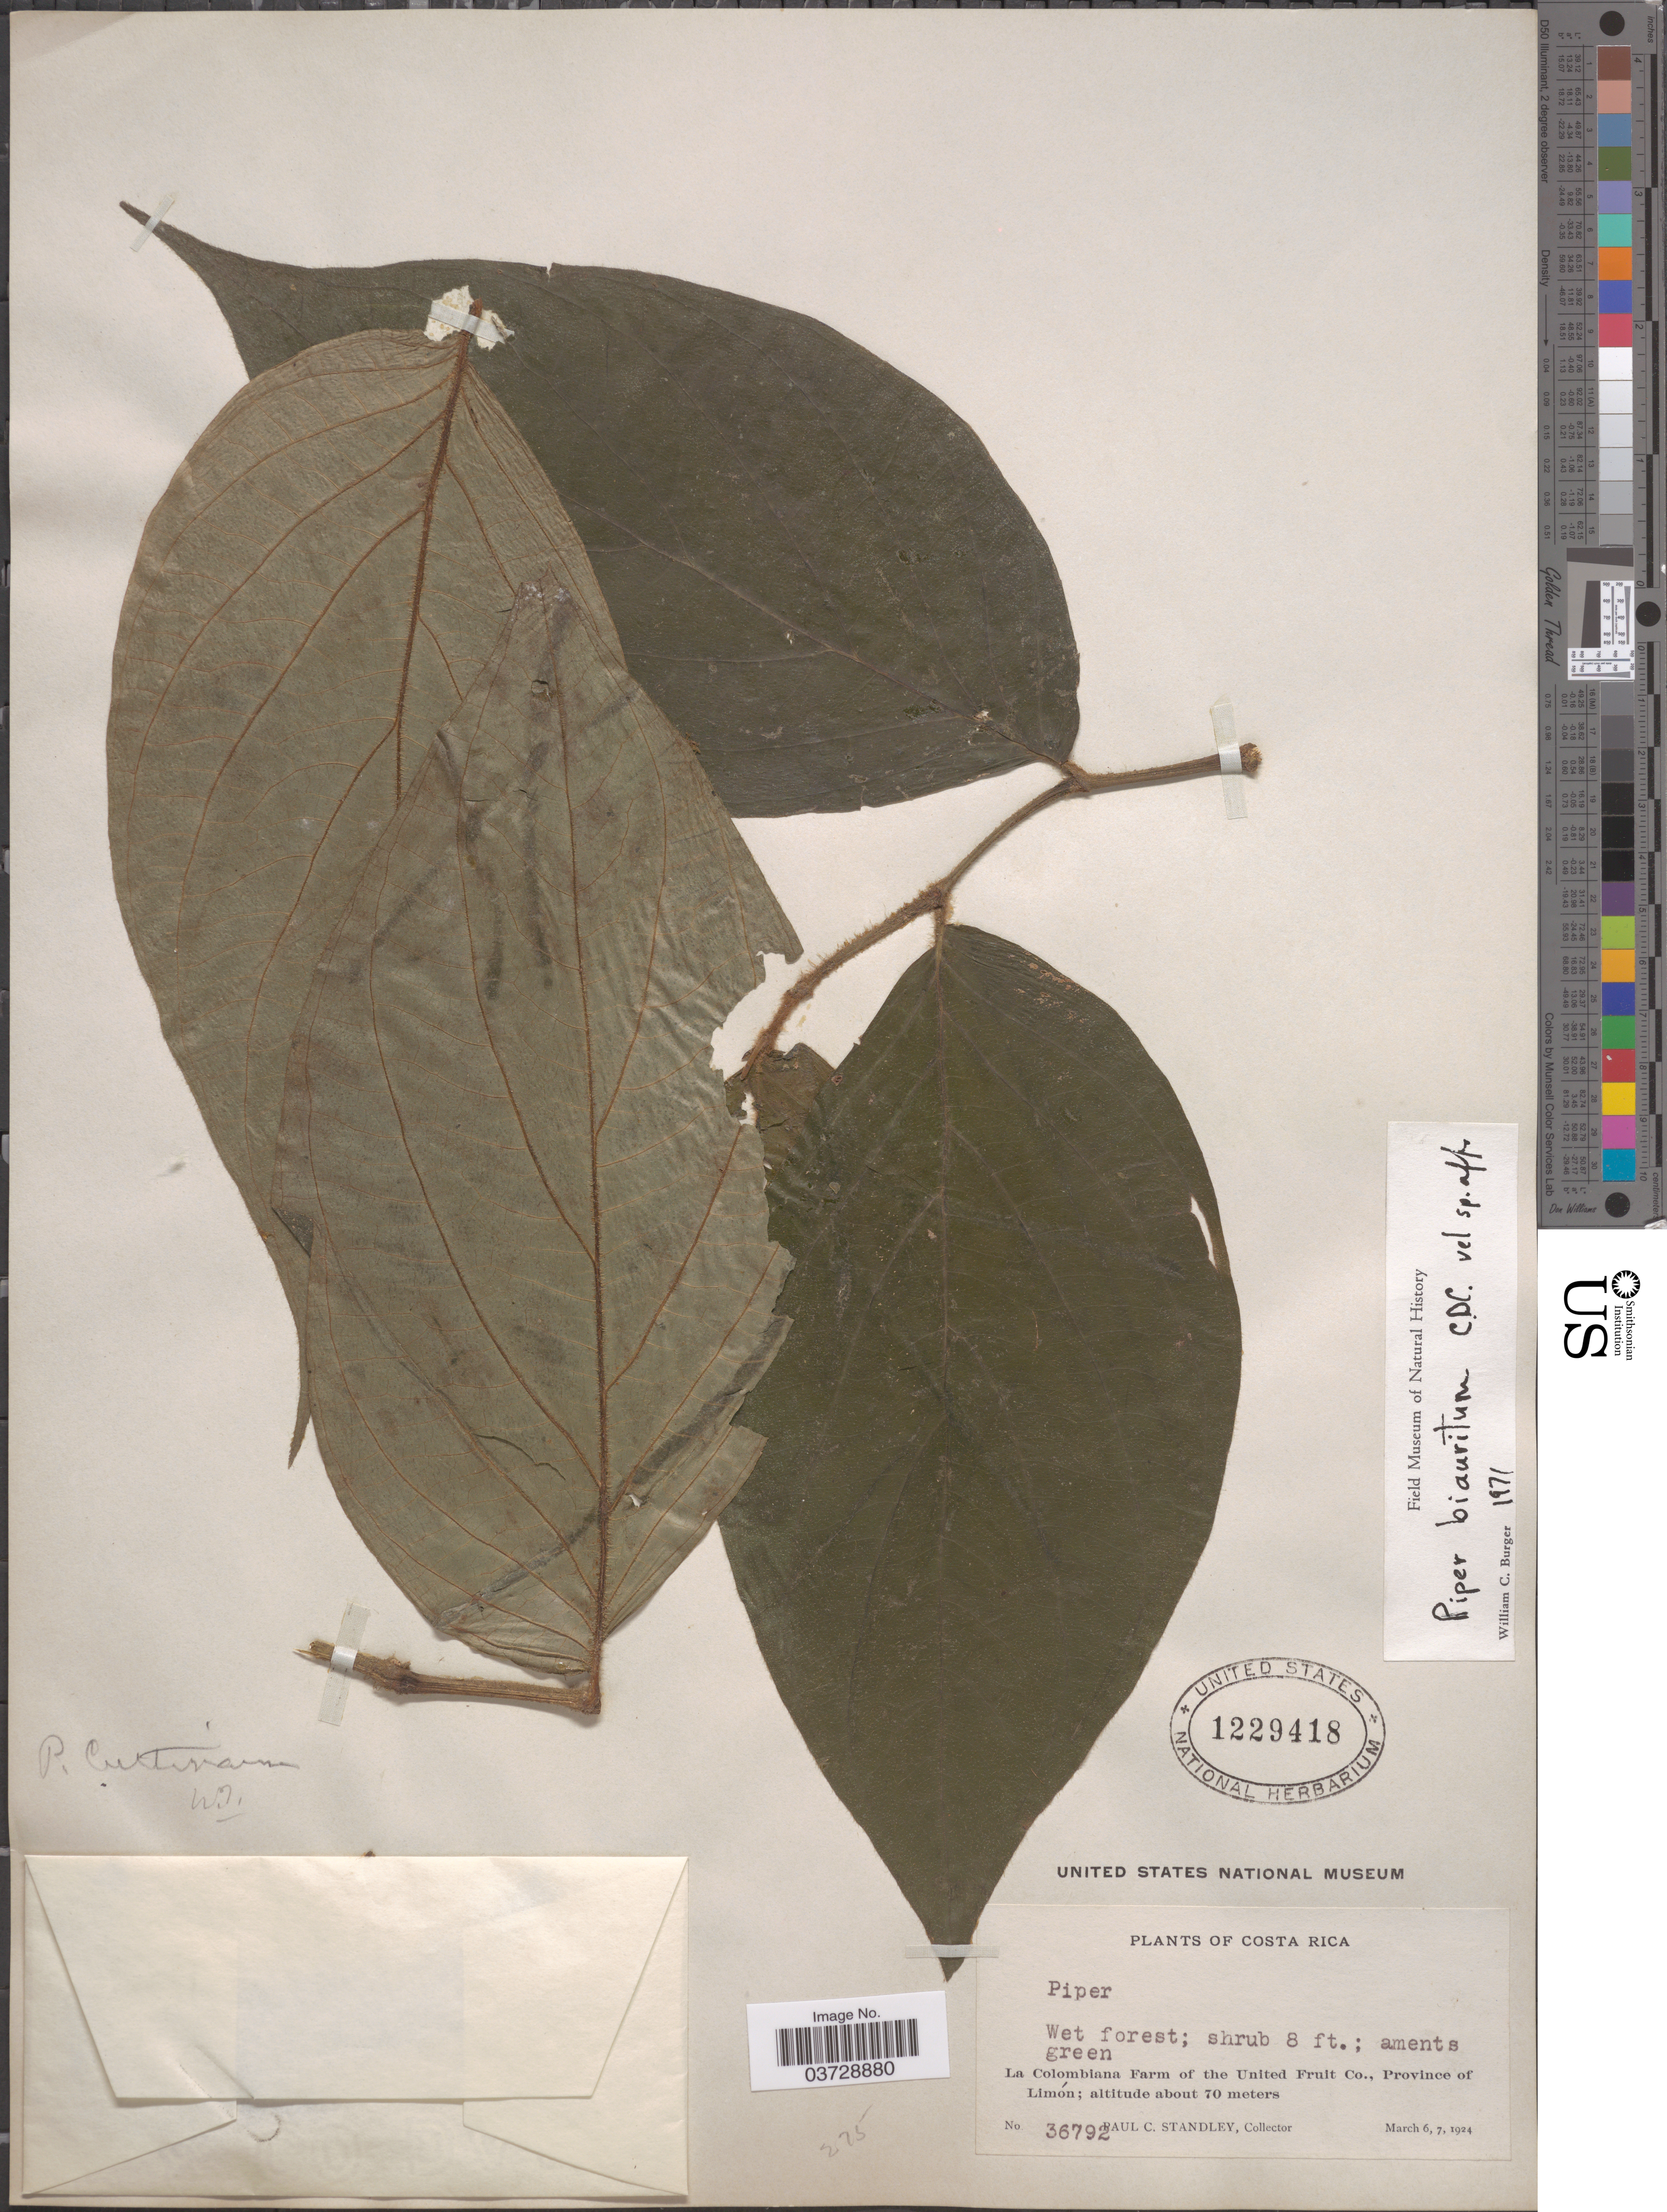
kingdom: Plantae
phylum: Tracheophyta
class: Magnoliopsida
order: Piperales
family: Piperaceae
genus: Piper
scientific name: Piper biauritum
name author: C. DC. in Pittier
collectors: P. C. Standley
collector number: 36792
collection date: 1924-03-06/1924-03-07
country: Costa Rica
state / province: Limón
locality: La Colombiana Farm of the United Fruit Co.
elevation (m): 70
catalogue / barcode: US 1229418